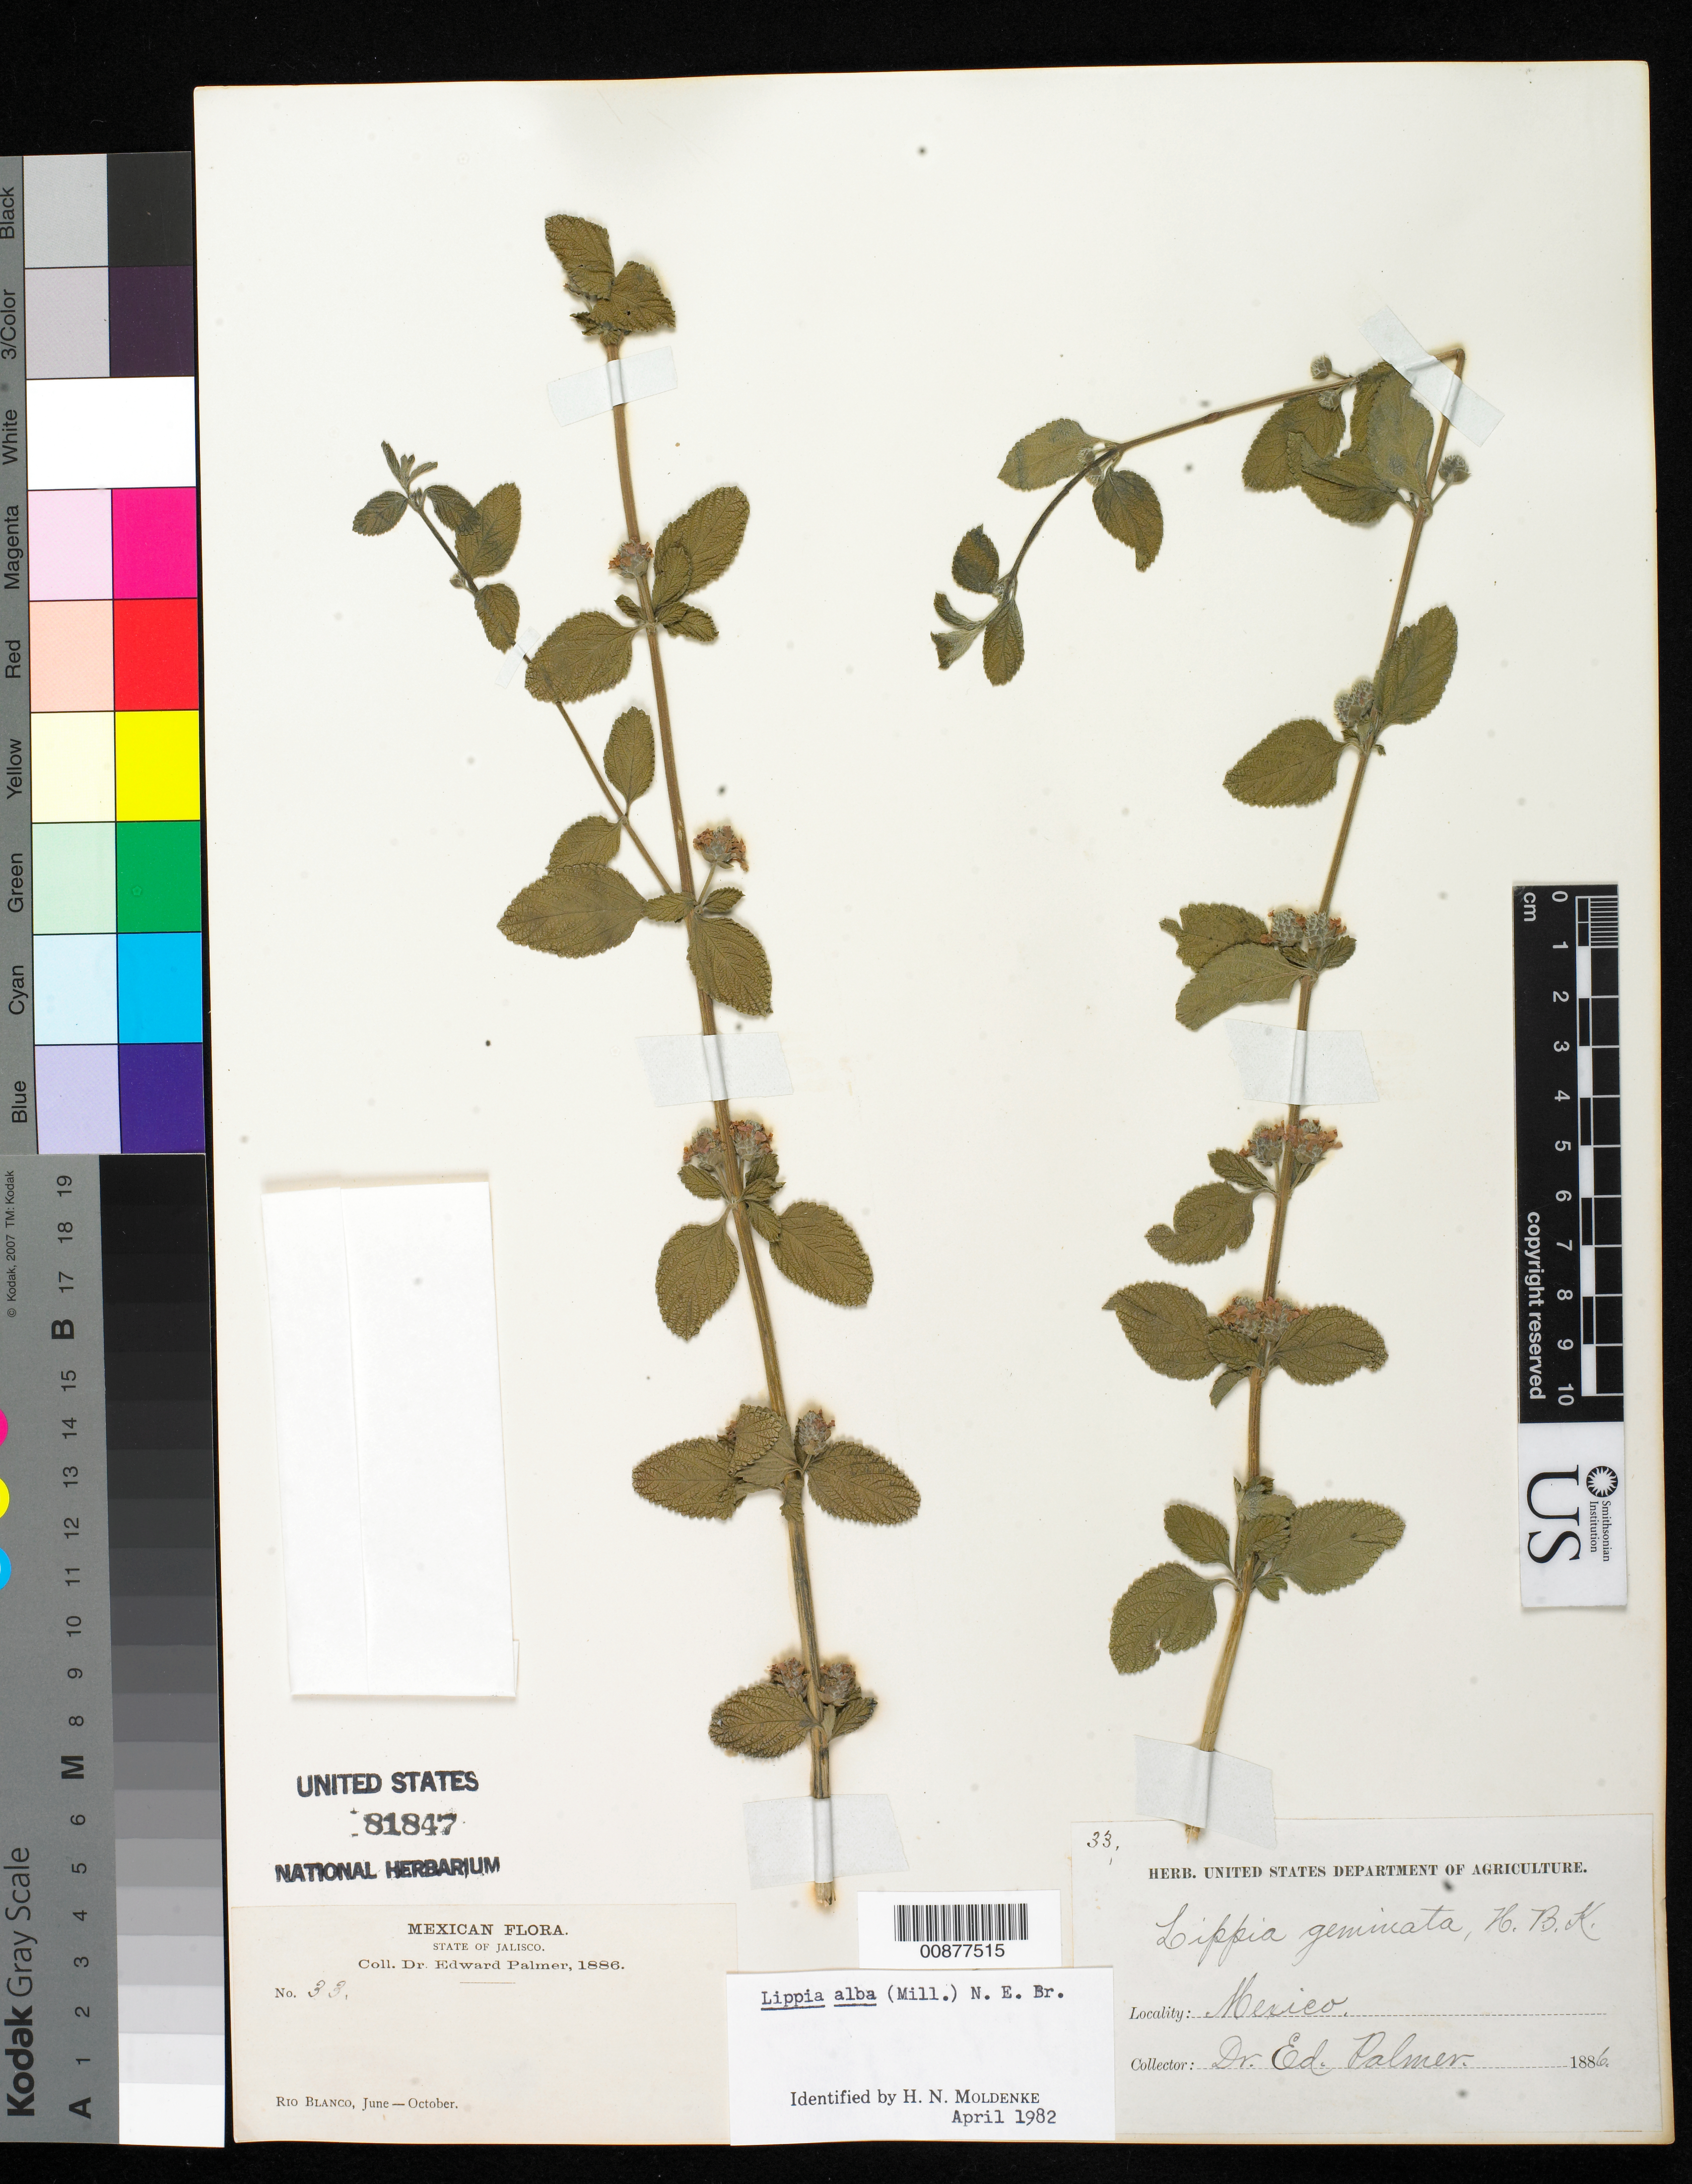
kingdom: Plantae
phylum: Tracheophyta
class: Magnoliopsida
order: Lamiales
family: Verbenaceae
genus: Lippia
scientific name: Lippia alba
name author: (Mill.) N.E. Br. ex Britton & P. Wilson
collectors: E. Palmer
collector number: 33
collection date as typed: Jun 1886 to -- Oct 1886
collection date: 1886-06/1886-10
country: Mexico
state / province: Jalisco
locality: Río Blanco, Jalisco.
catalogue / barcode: US 81847